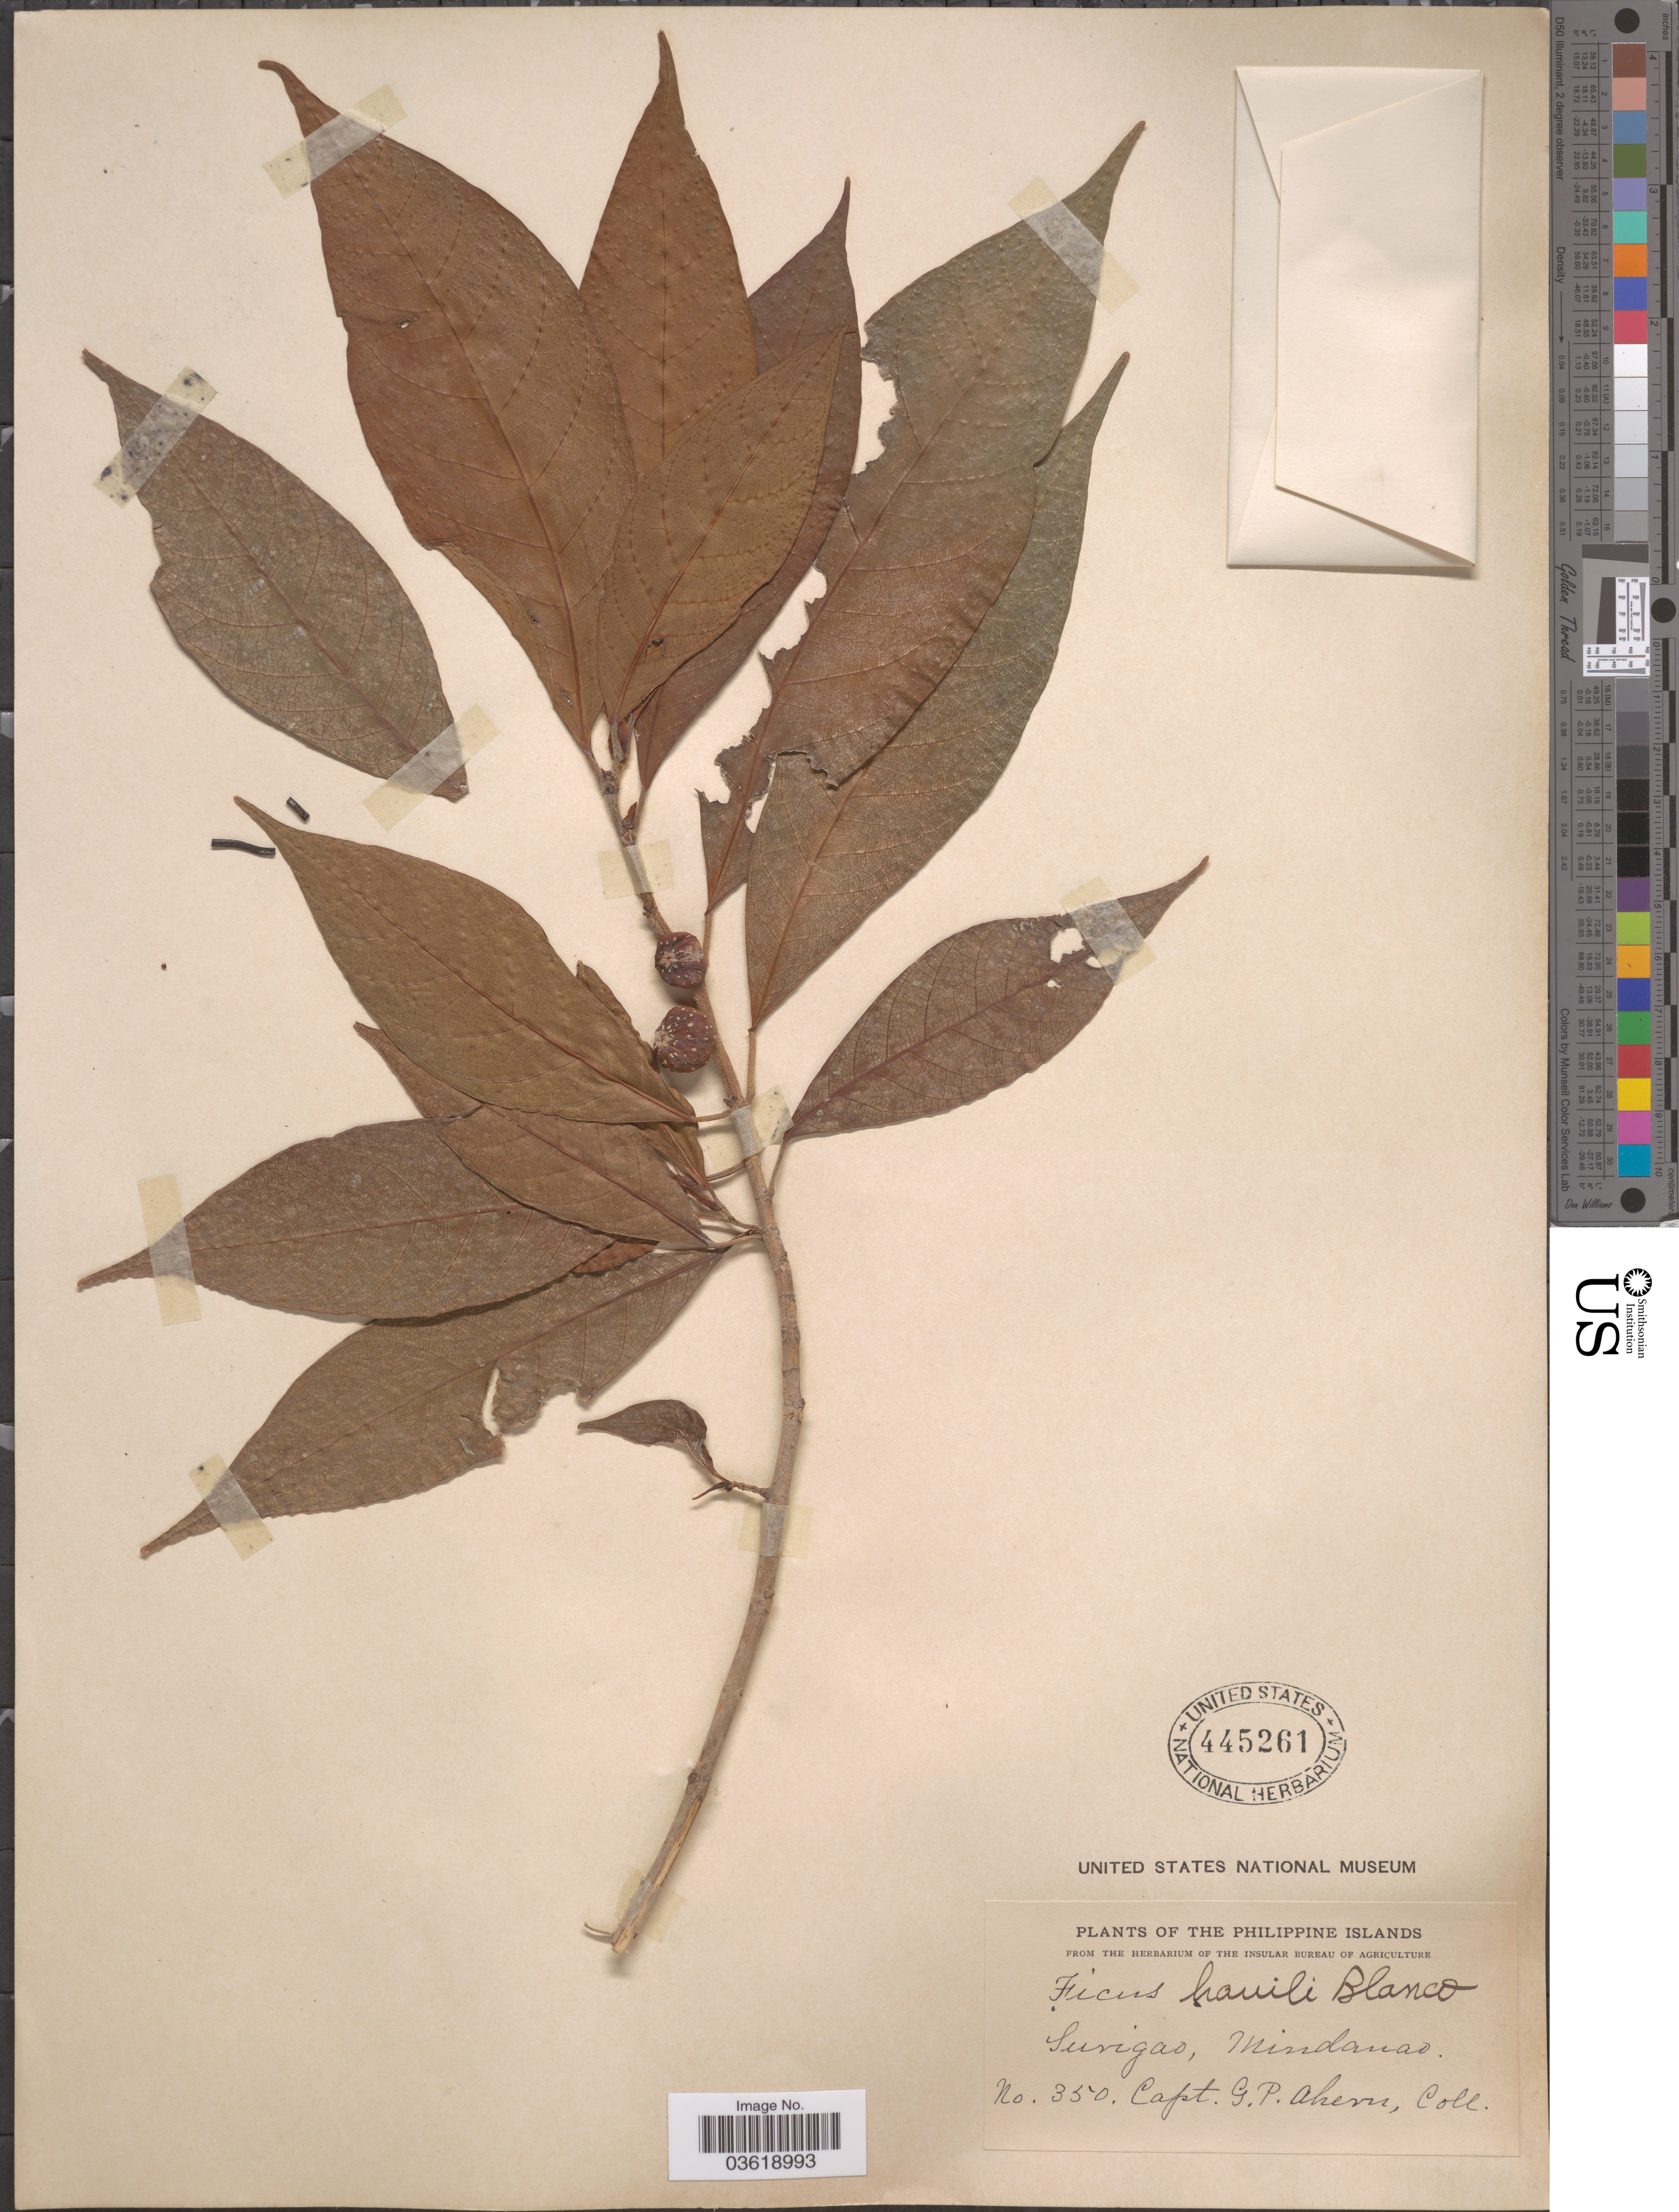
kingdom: Plantae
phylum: Tracheophyta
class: Magnoliopsida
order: Rosales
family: Moraceae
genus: Ficus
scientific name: Ficus hauili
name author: Blanco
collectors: G. Ahern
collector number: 350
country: Philippines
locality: Surigao, Mindanao.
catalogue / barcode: US 445261